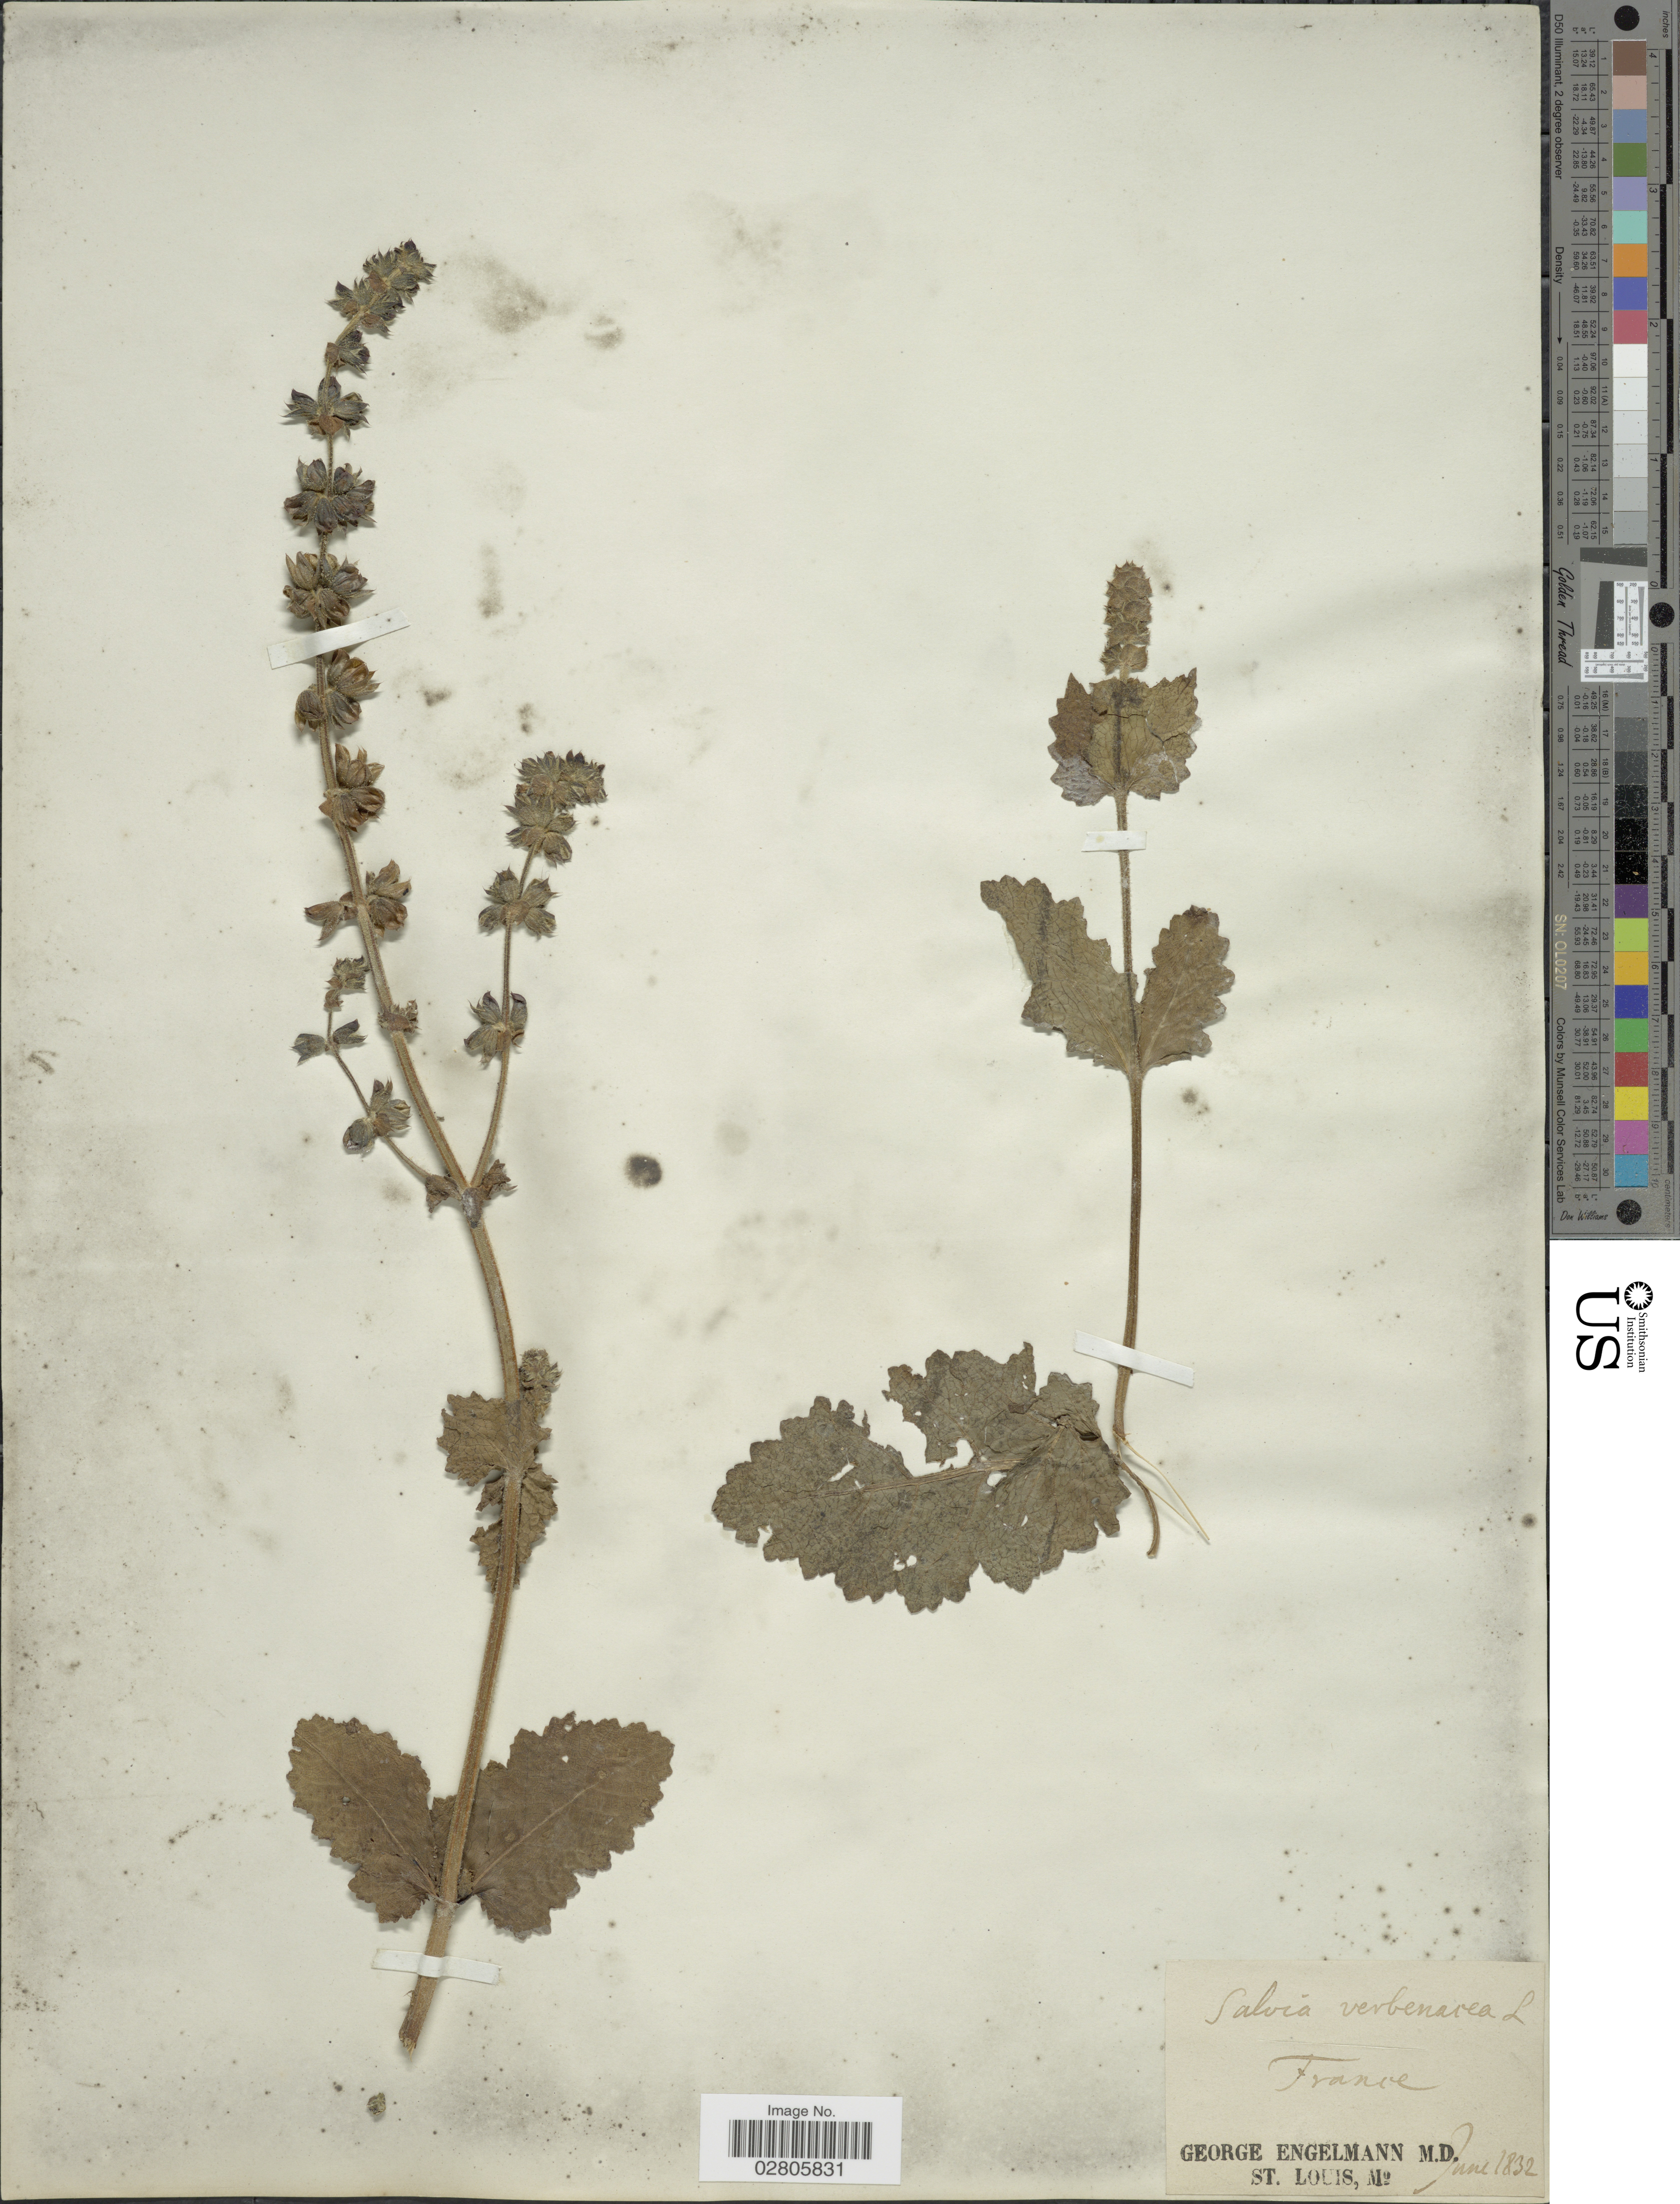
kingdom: Plantae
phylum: Tracheophyta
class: Magnoliopsida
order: Lamiales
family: Lamiaceae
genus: Salvia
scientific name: Salvia verbenacea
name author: L.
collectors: G. Engelmann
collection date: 1832-06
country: France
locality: St. Louis.